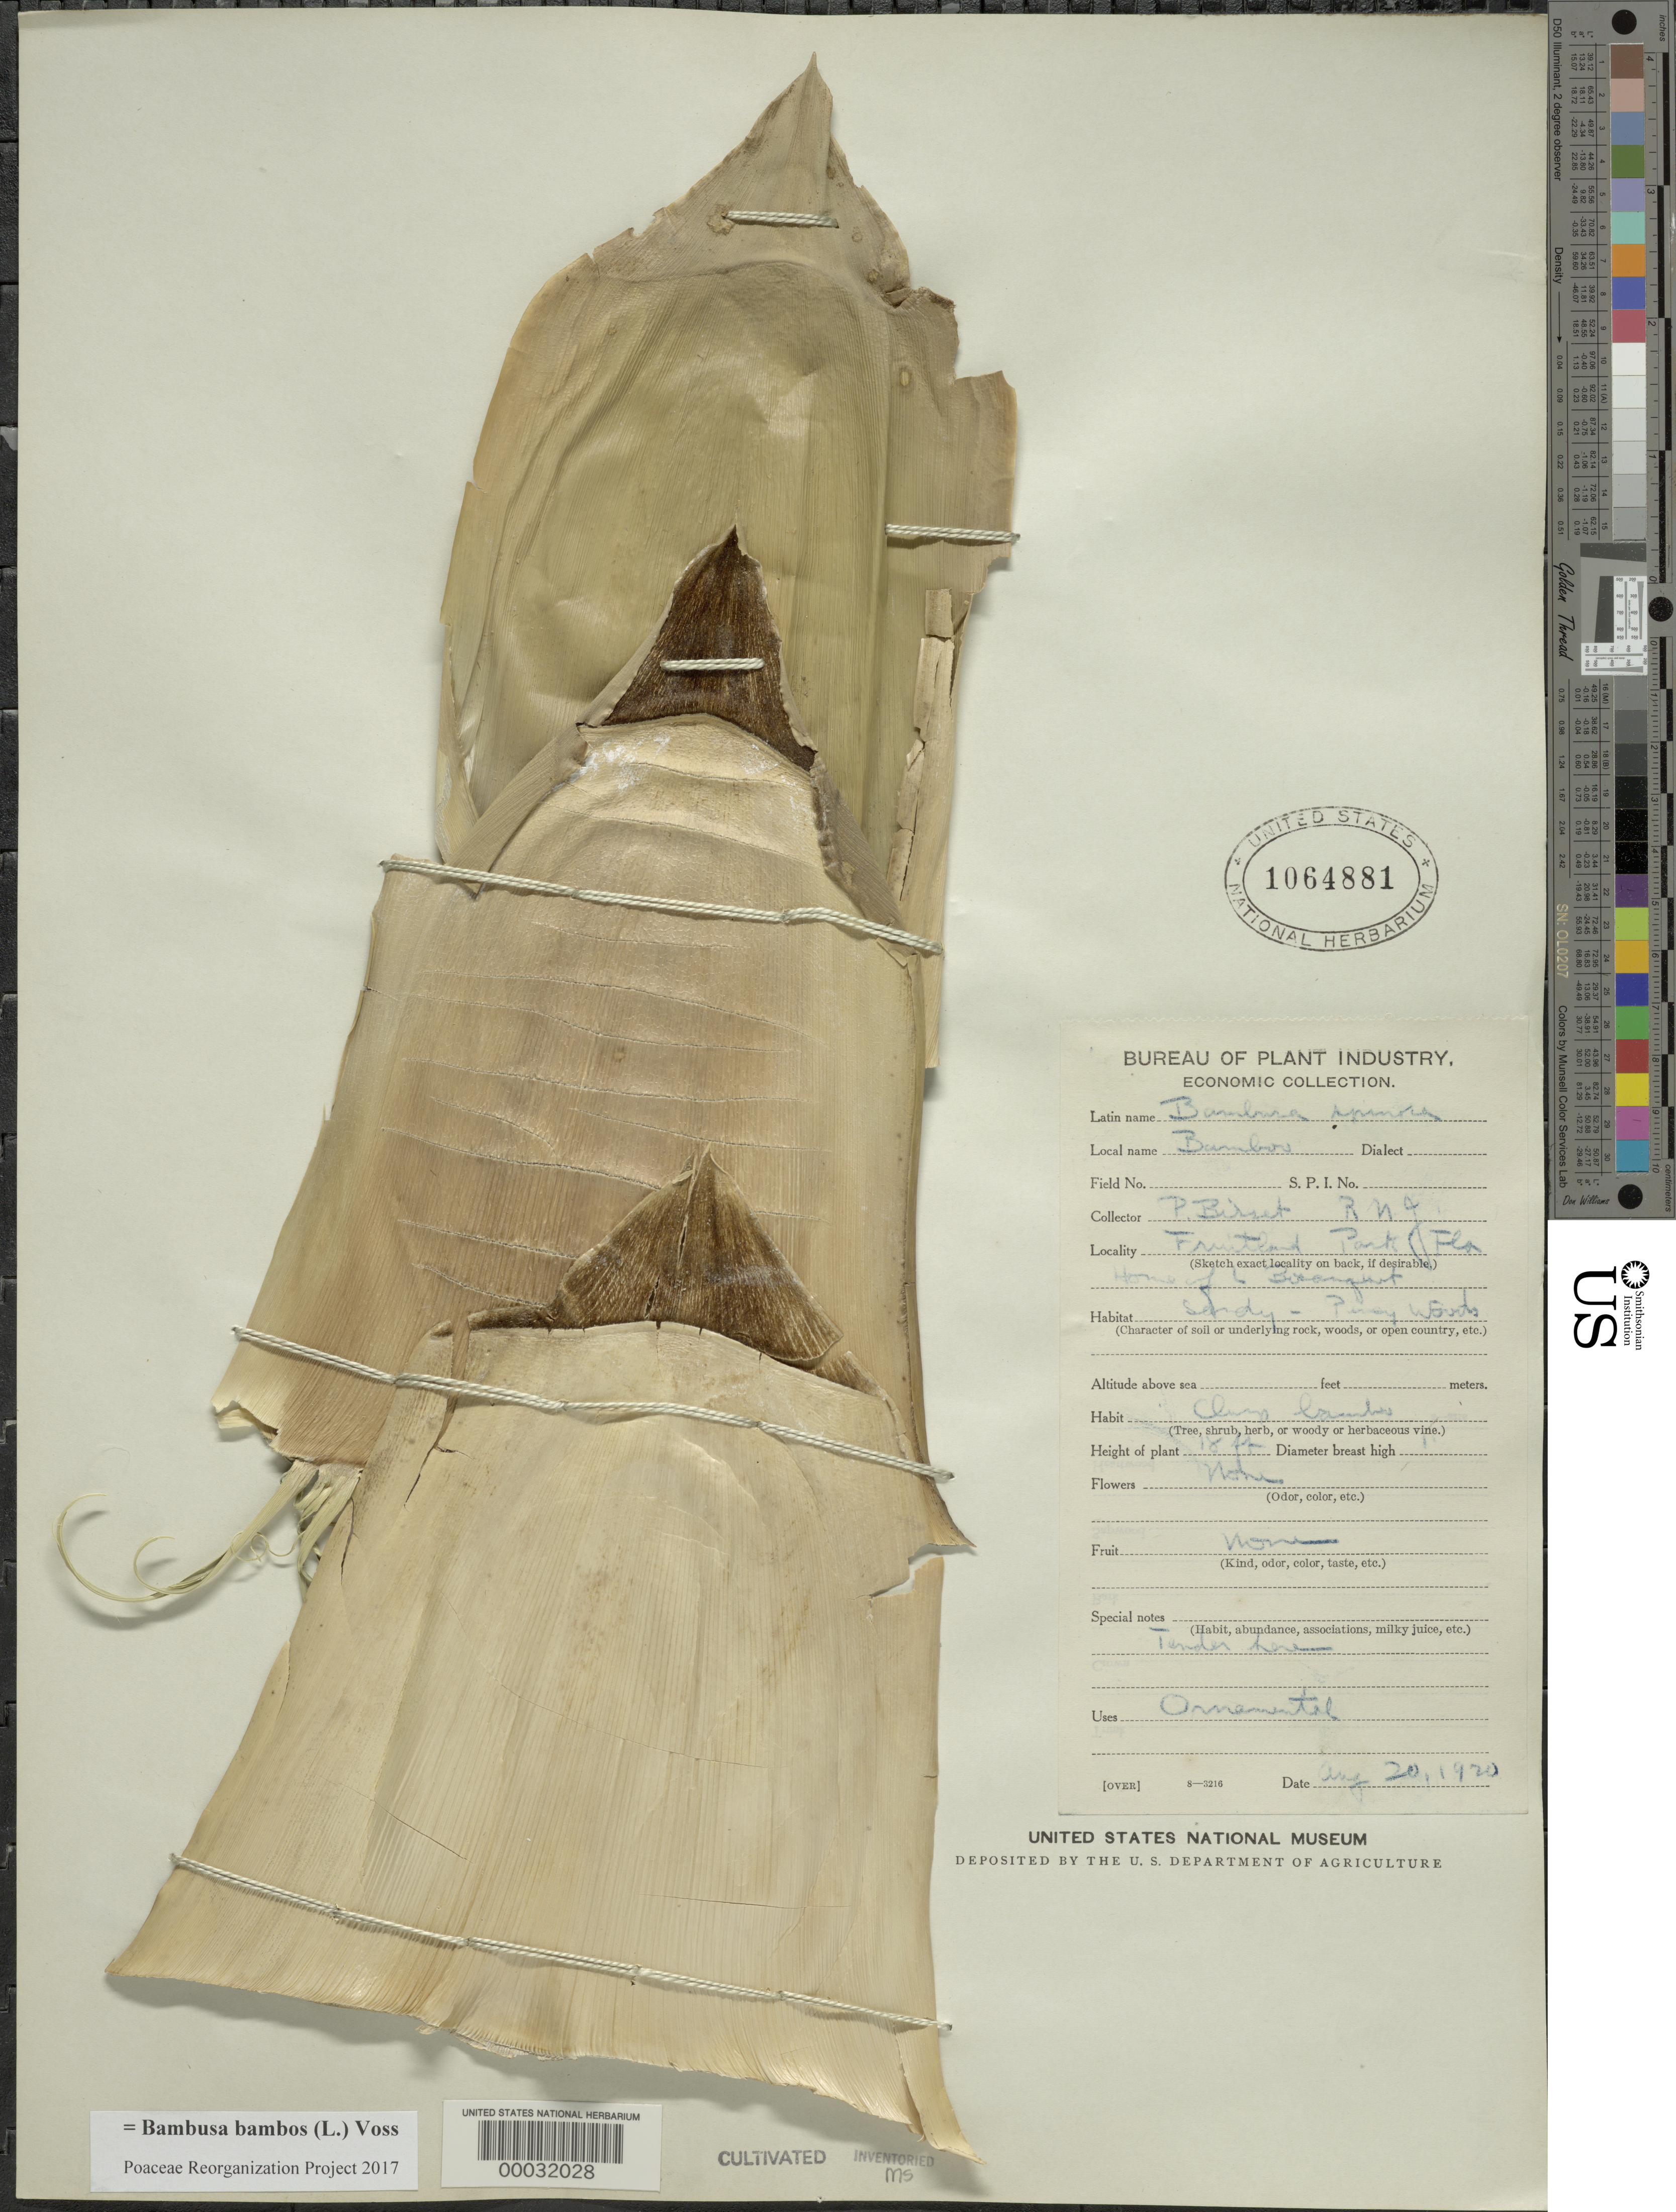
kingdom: Plantae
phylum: Tracheophyta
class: Liliopsida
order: Poales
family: Poaceae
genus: Bambusa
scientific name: Bambusa bambos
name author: (L.) Voss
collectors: P. Bisset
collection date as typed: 20 Aug 1920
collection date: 1920-08-20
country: United States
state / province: Florida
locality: Fruitland Park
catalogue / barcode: US 1064881